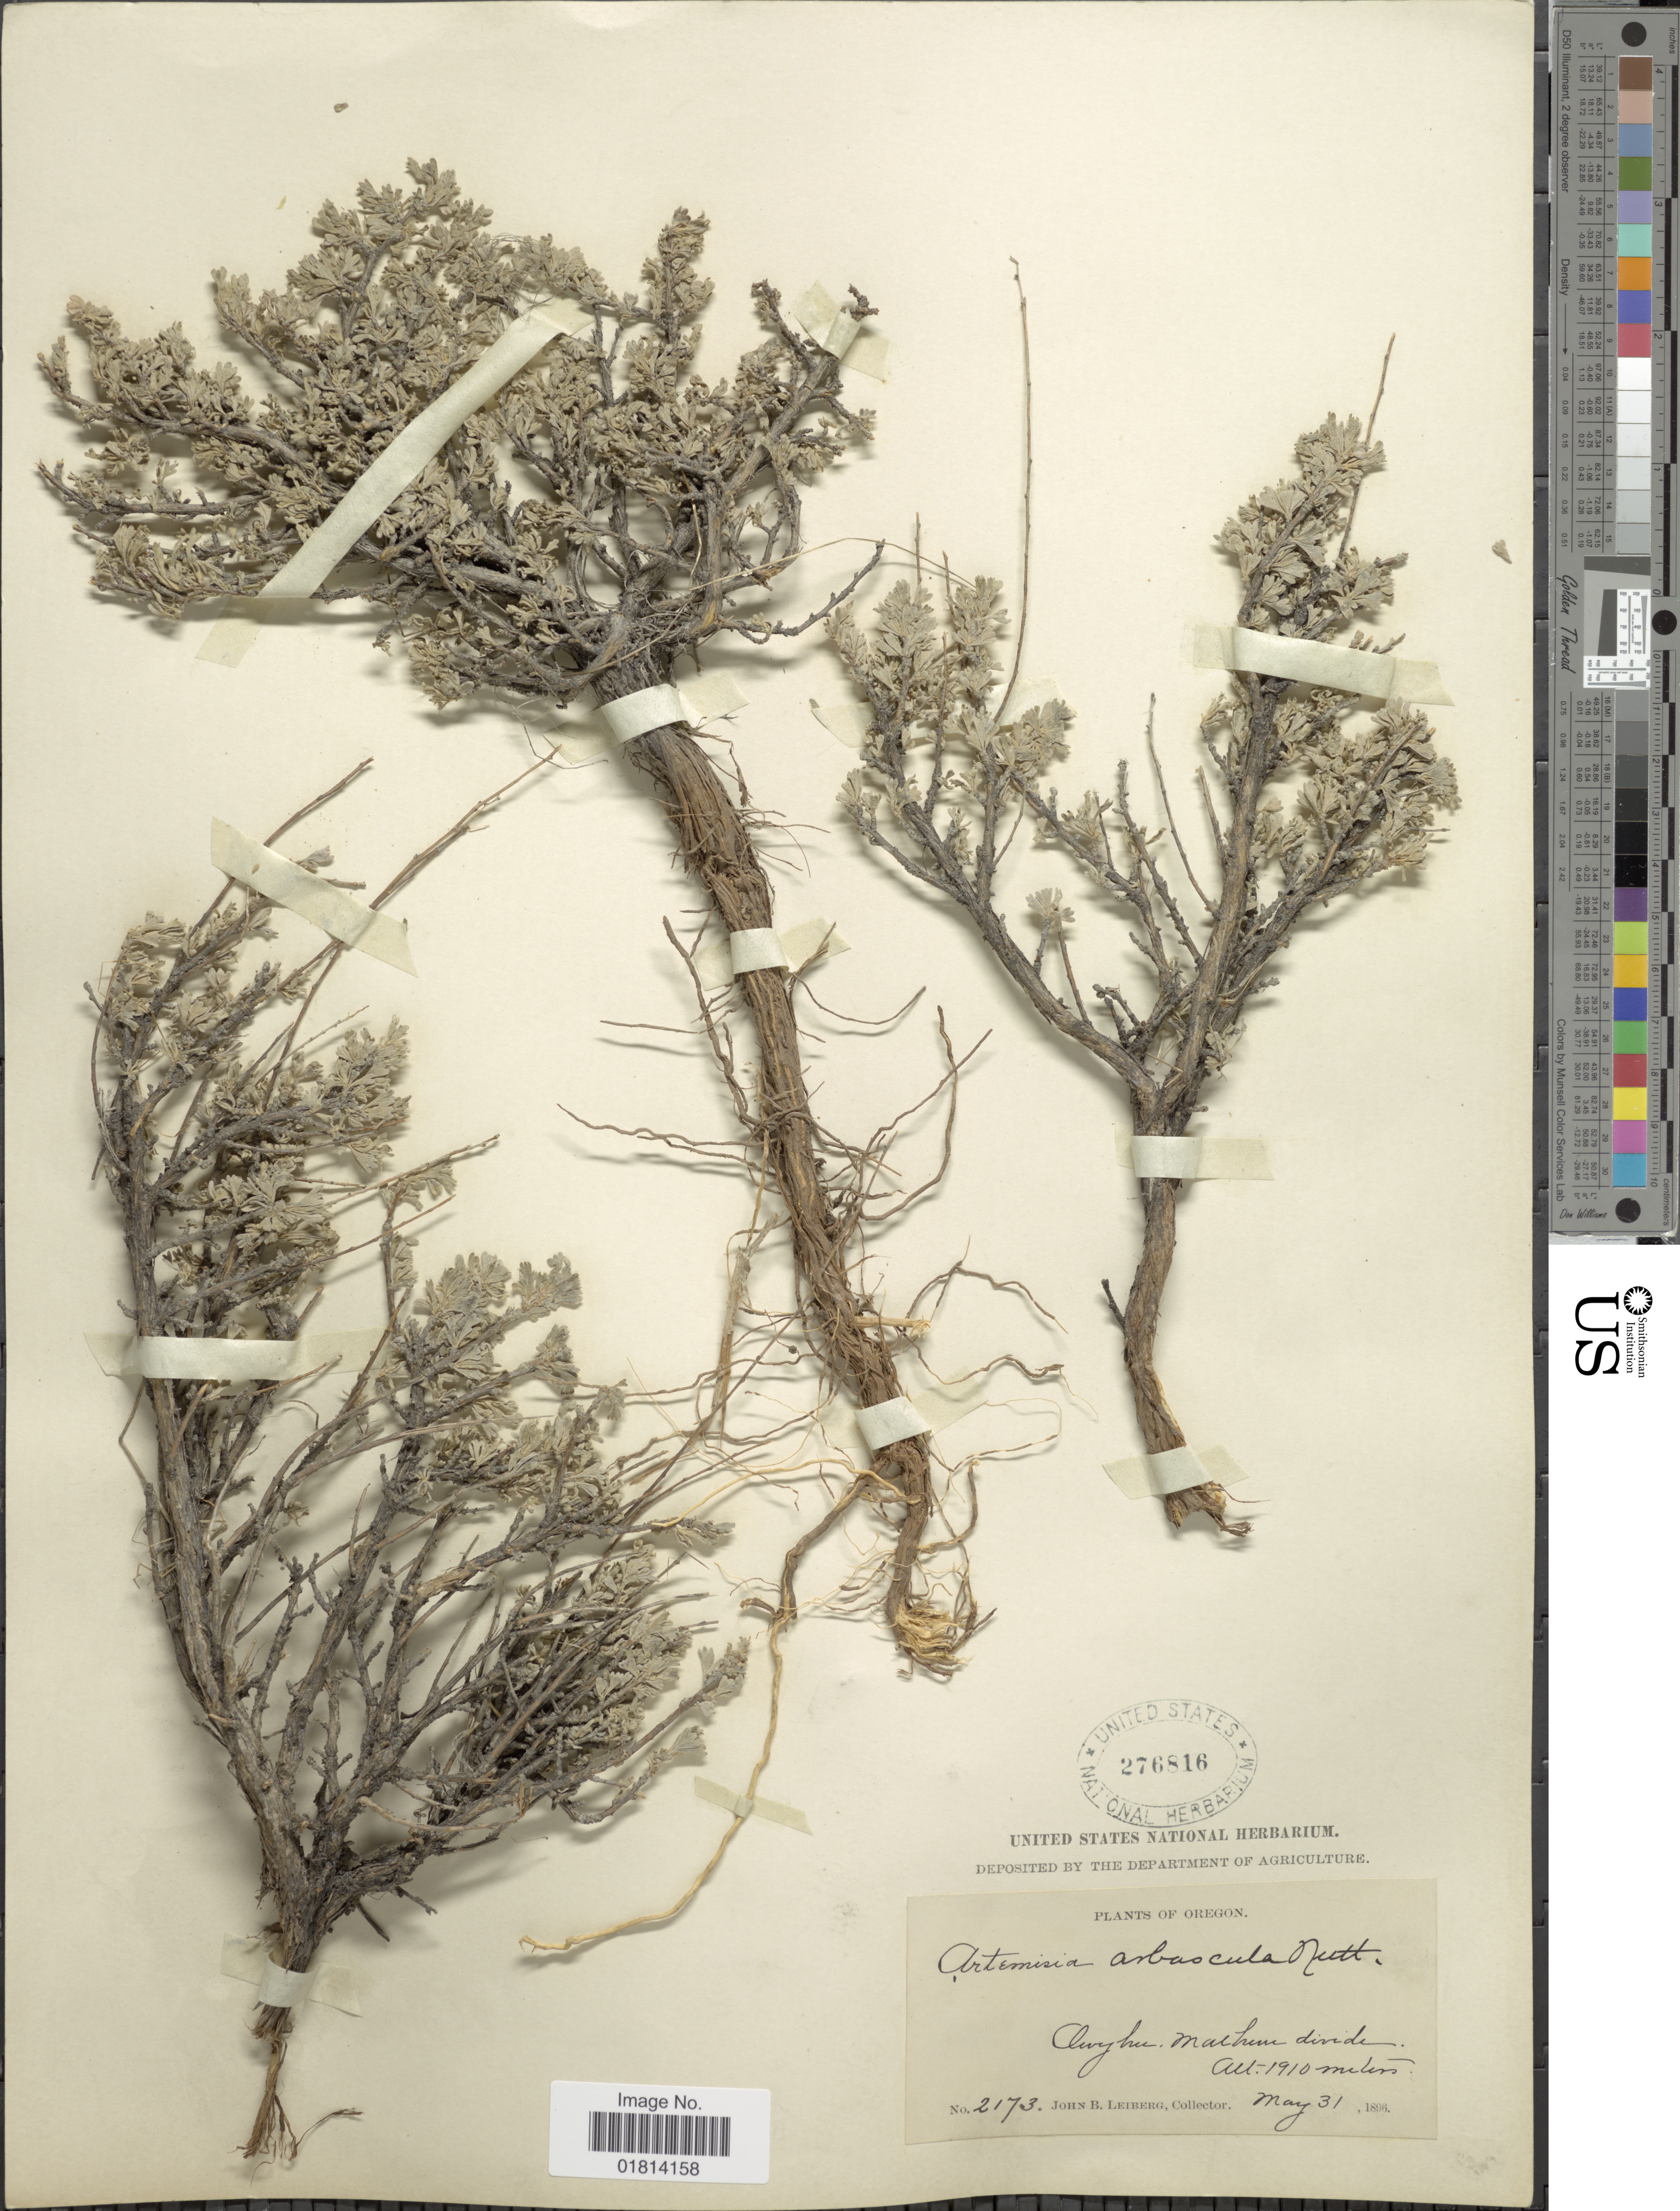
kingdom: Plantae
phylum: Tracheophyta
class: Magnoliopsida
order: Asterales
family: Asteraceae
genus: Artemisia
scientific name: Artemisia arbuscula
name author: Nutt.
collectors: J. B. Leiberg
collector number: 2173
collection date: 1896-05-31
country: United States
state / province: Oregon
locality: Owyhee, Malheur divide.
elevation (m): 1910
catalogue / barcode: US 276816